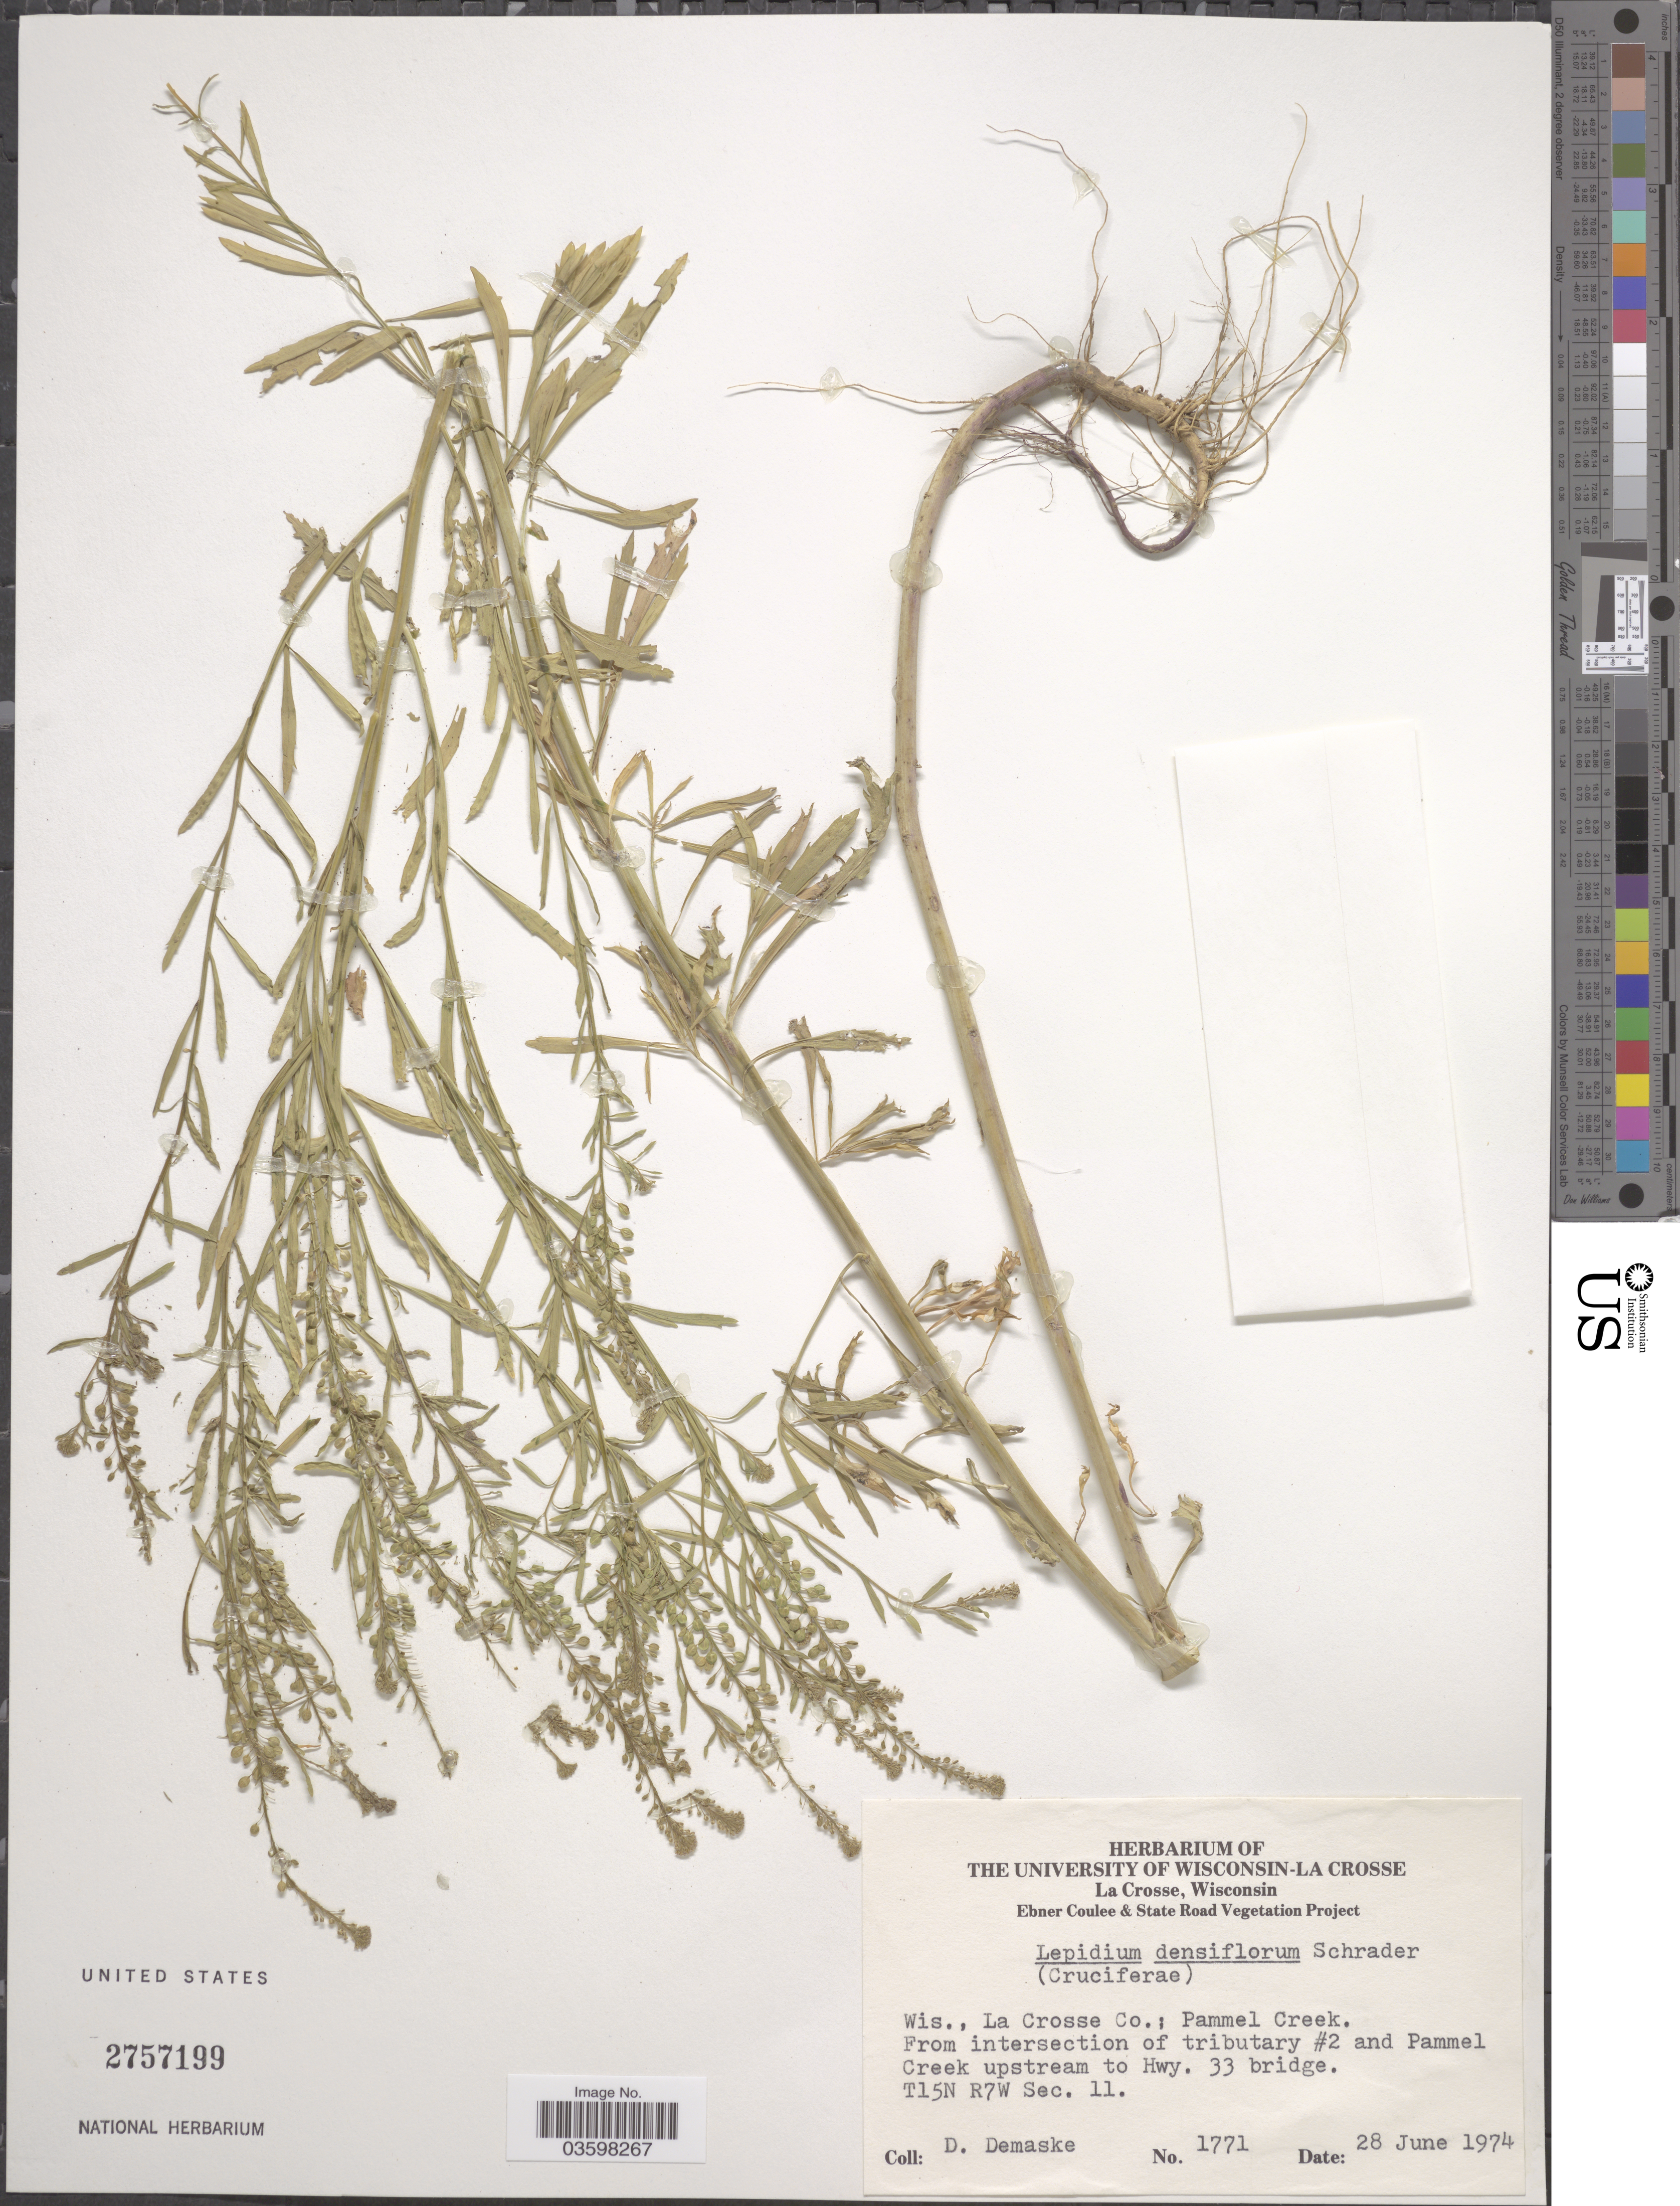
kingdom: Plantae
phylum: Tracheophyta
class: Magnoliopsida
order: Brassicales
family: Brassicaceae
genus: Lepidium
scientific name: Lepidium densiflorum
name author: Schrad.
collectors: D. Demaske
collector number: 1771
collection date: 1974-06-28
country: United States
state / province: Wisconsin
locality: La Crosse Co.; Pammel Creek. From intersection of tributary #2 and Pammel Creek upstream to Hwy. 33 bridge. T15N R7W Sec. 11.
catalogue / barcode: US 2757199